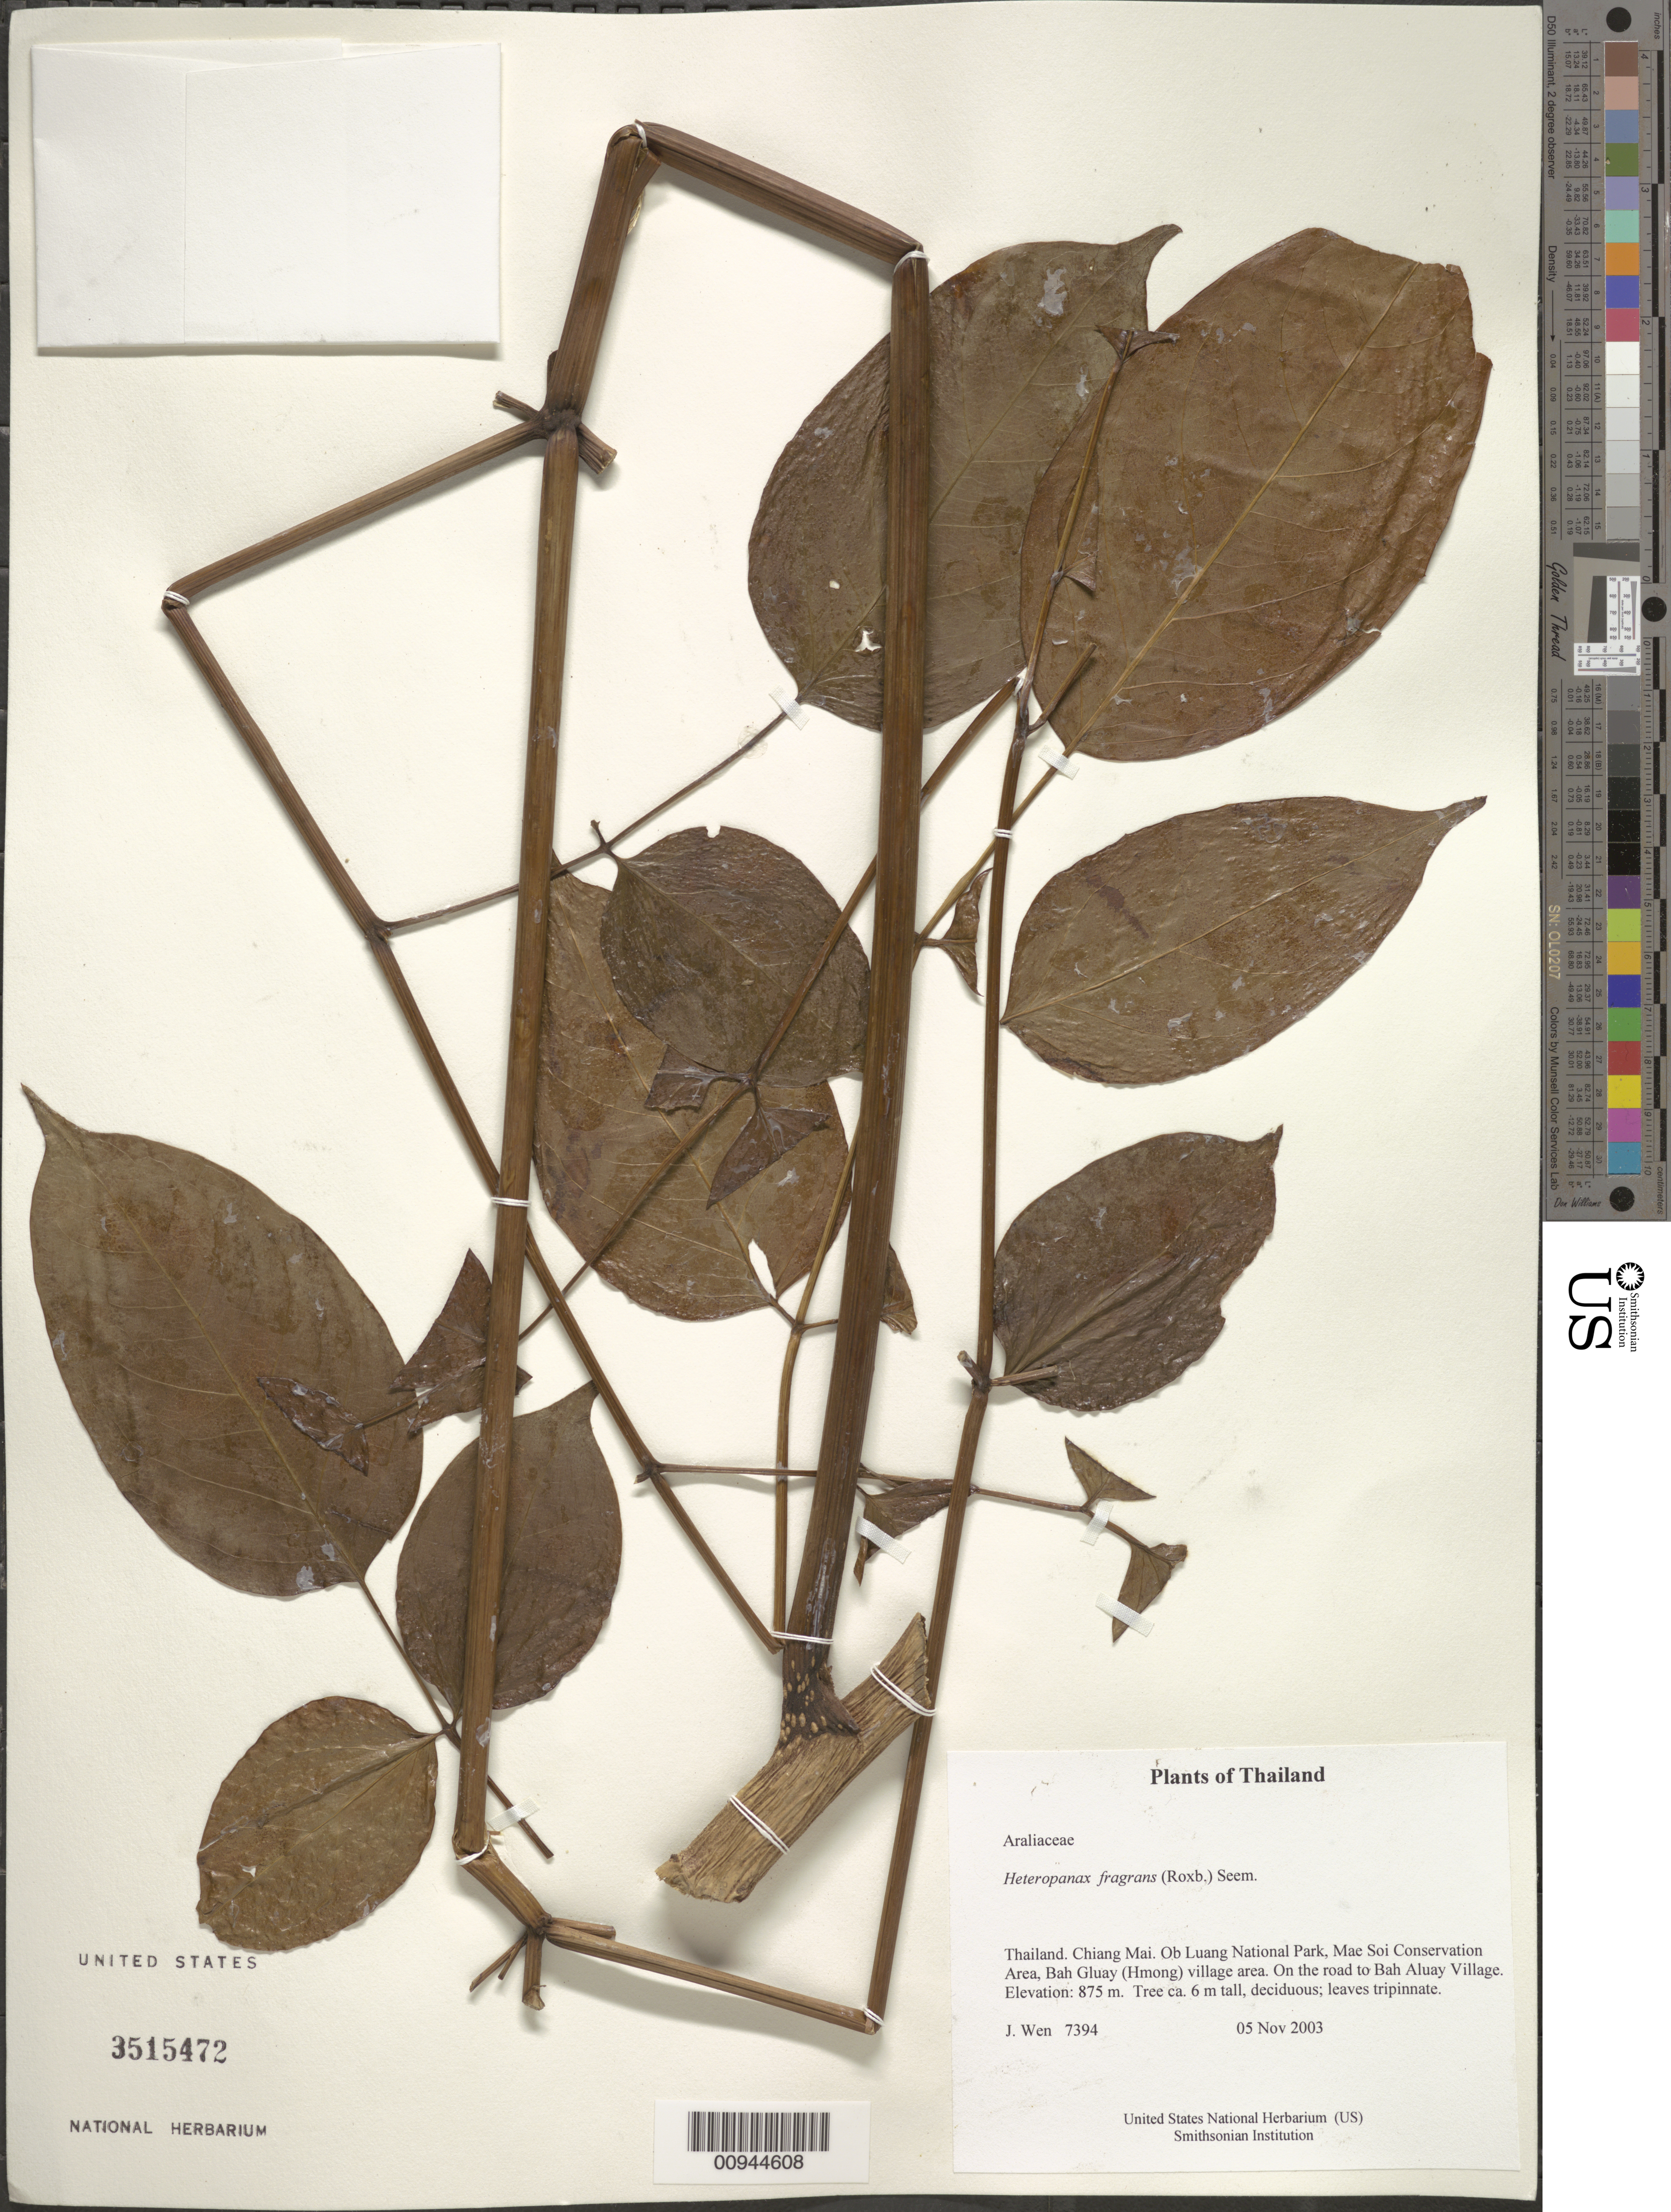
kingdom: Plantae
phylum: Tracheophyta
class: Magnoliopsida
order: Apiales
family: Araliaceae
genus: Heteropanax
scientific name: Heteropanax fragrans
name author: (Roxb.) Seem.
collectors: J. Wen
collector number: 7394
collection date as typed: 05 Nov 2003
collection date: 2003-11-05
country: Thailand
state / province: Chiang Mai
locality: Ob Luang National Park, Mae Soi Conservation Area, Bah Gluay (Hmong) village area. On the road to Bah Aluay Village.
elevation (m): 875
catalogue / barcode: US 3515472